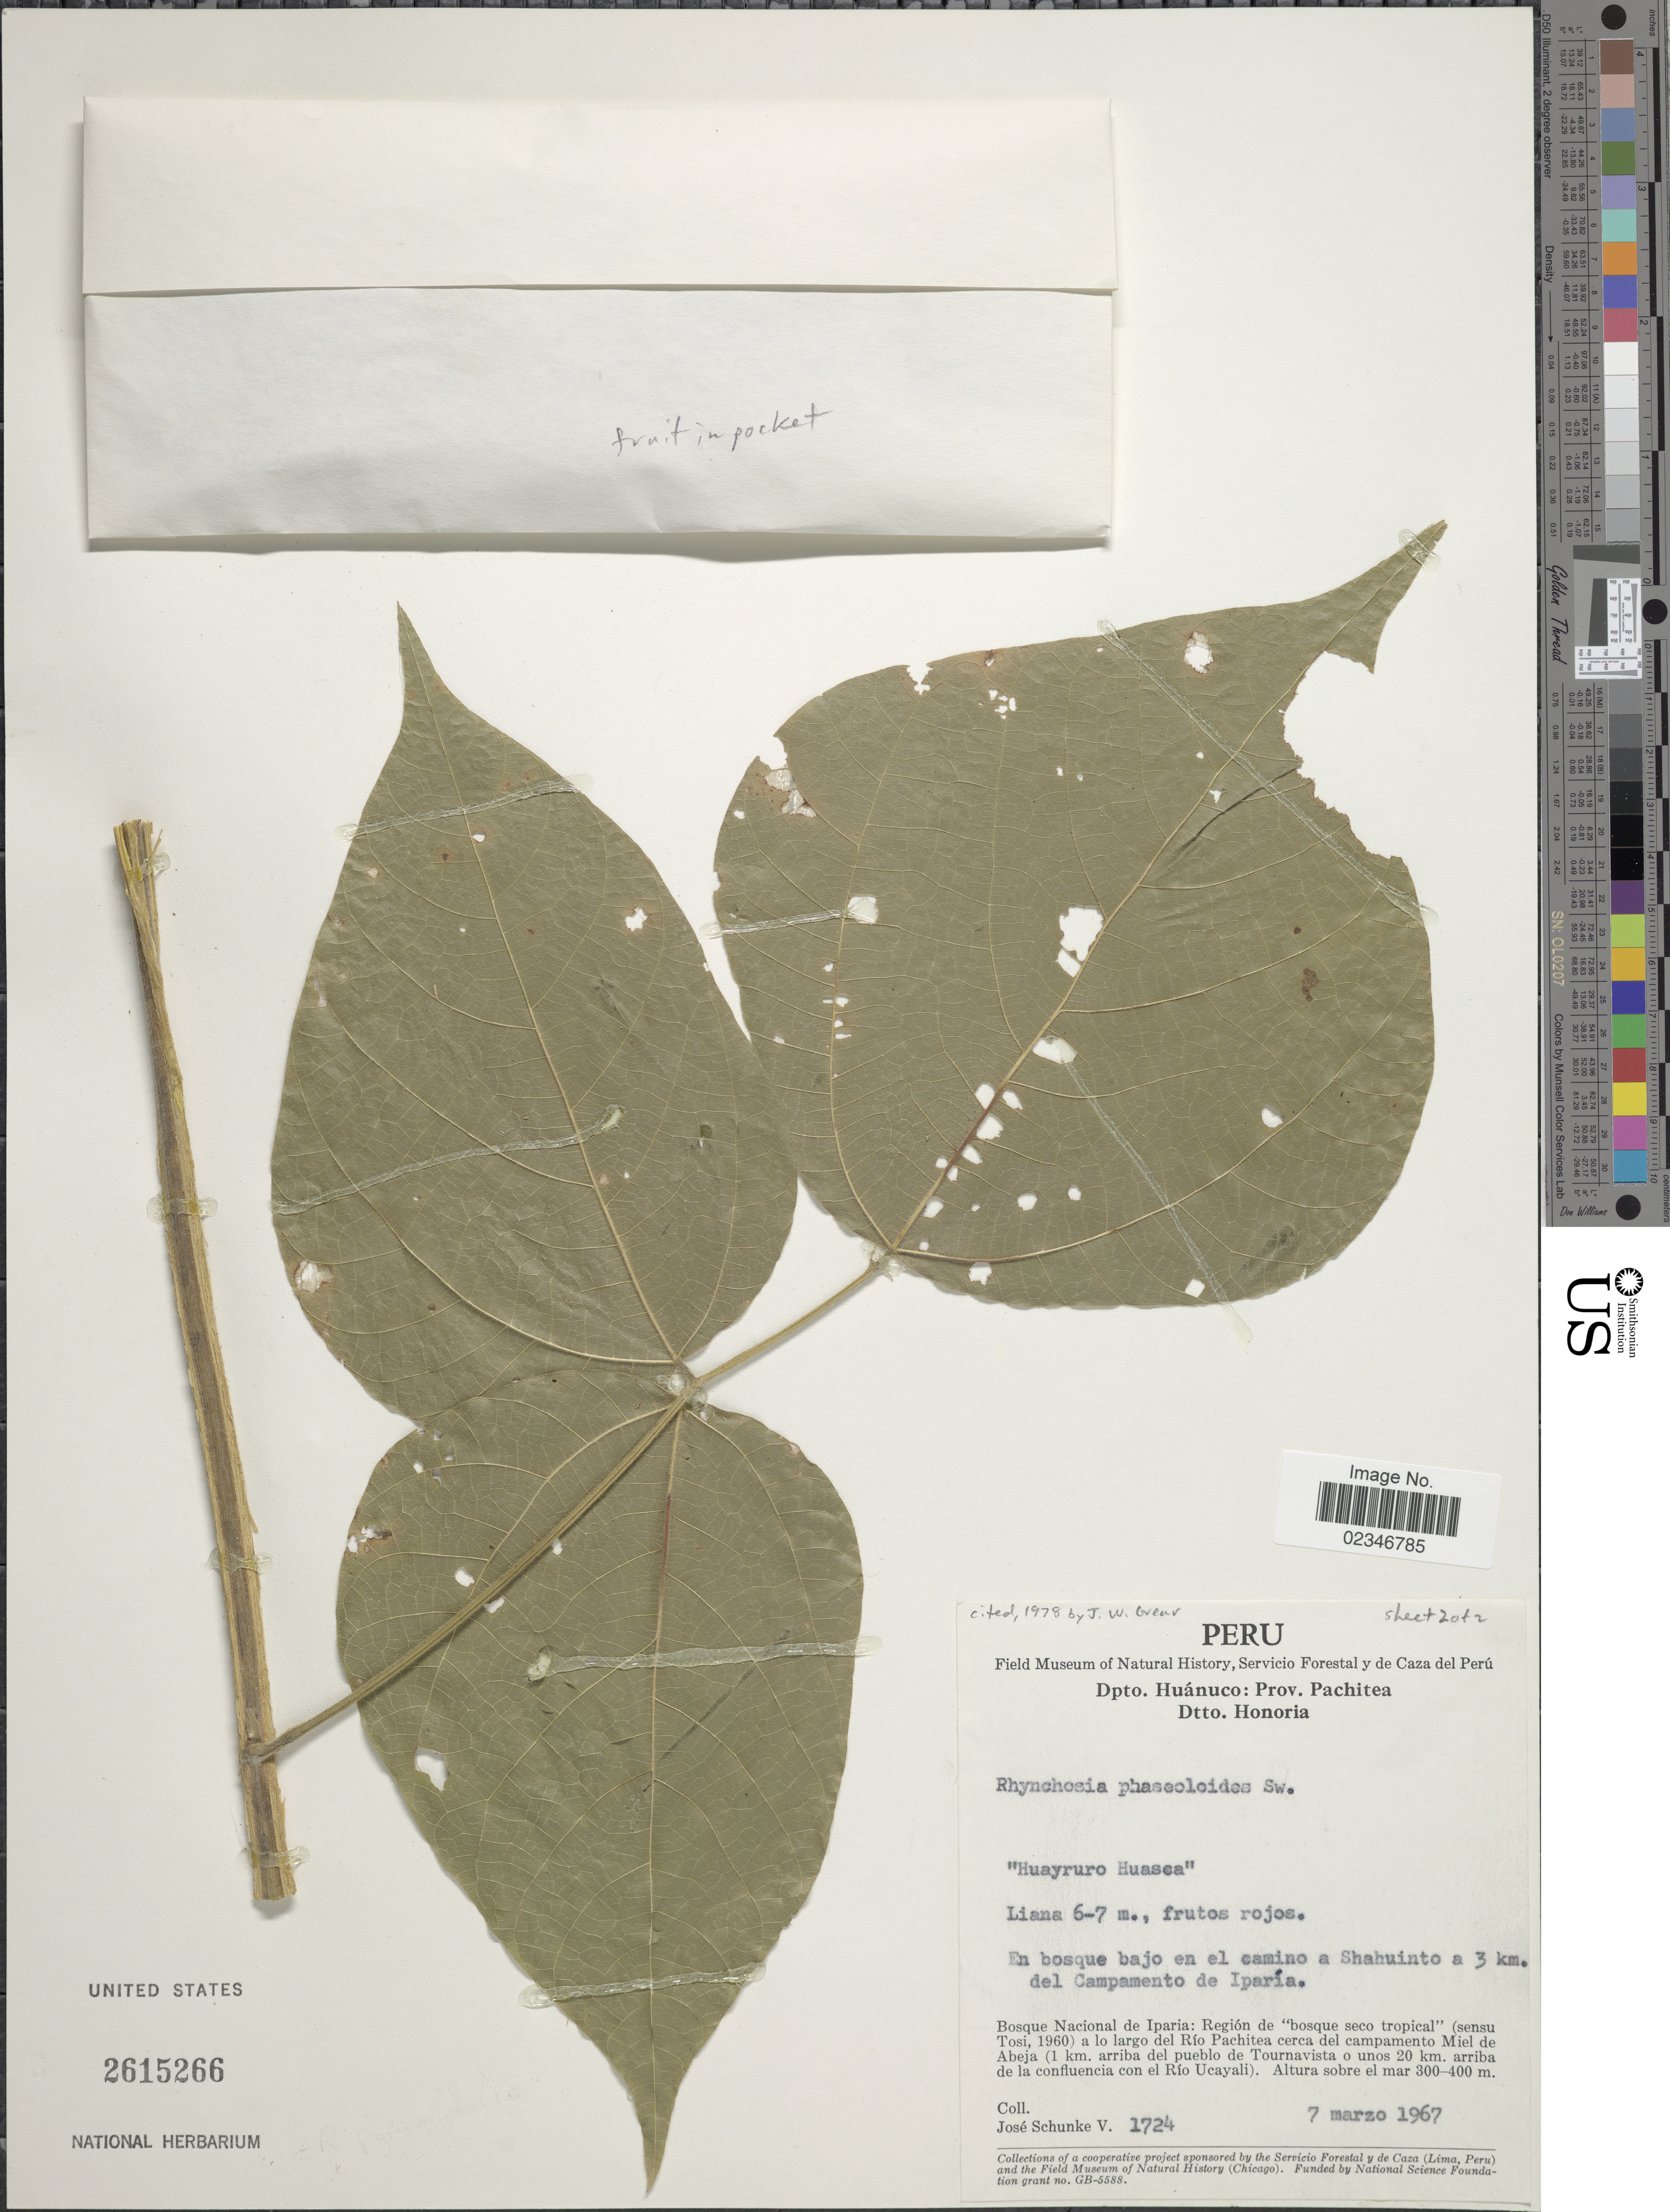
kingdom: Plantae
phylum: Tracheophyta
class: Magnoliopsida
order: Fabales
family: Fabaceae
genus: Rhynchosia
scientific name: Rhynchosia melanocarpa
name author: Grear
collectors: J. Schunke Vigo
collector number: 1724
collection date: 1967-03-07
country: Peru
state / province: Huánuco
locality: Dpto. Huanuco: Prov. Pachitea, Dtto. Honoria, Bosque Nacional de Iparia: Region de bosque seco tropical (sensu Tosi 1960) a lo largo del Rio Pachitea cerca del campamento Miel de Abeja (1 km. arriba del pueblo de Tournavista o unos 20 km arriba de la confluencia con el Rio Ucayali) En bosque bajo en el camino a Shahuinto a 3 km del Campamento de Iparia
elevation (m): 300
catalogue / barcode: US 2615266